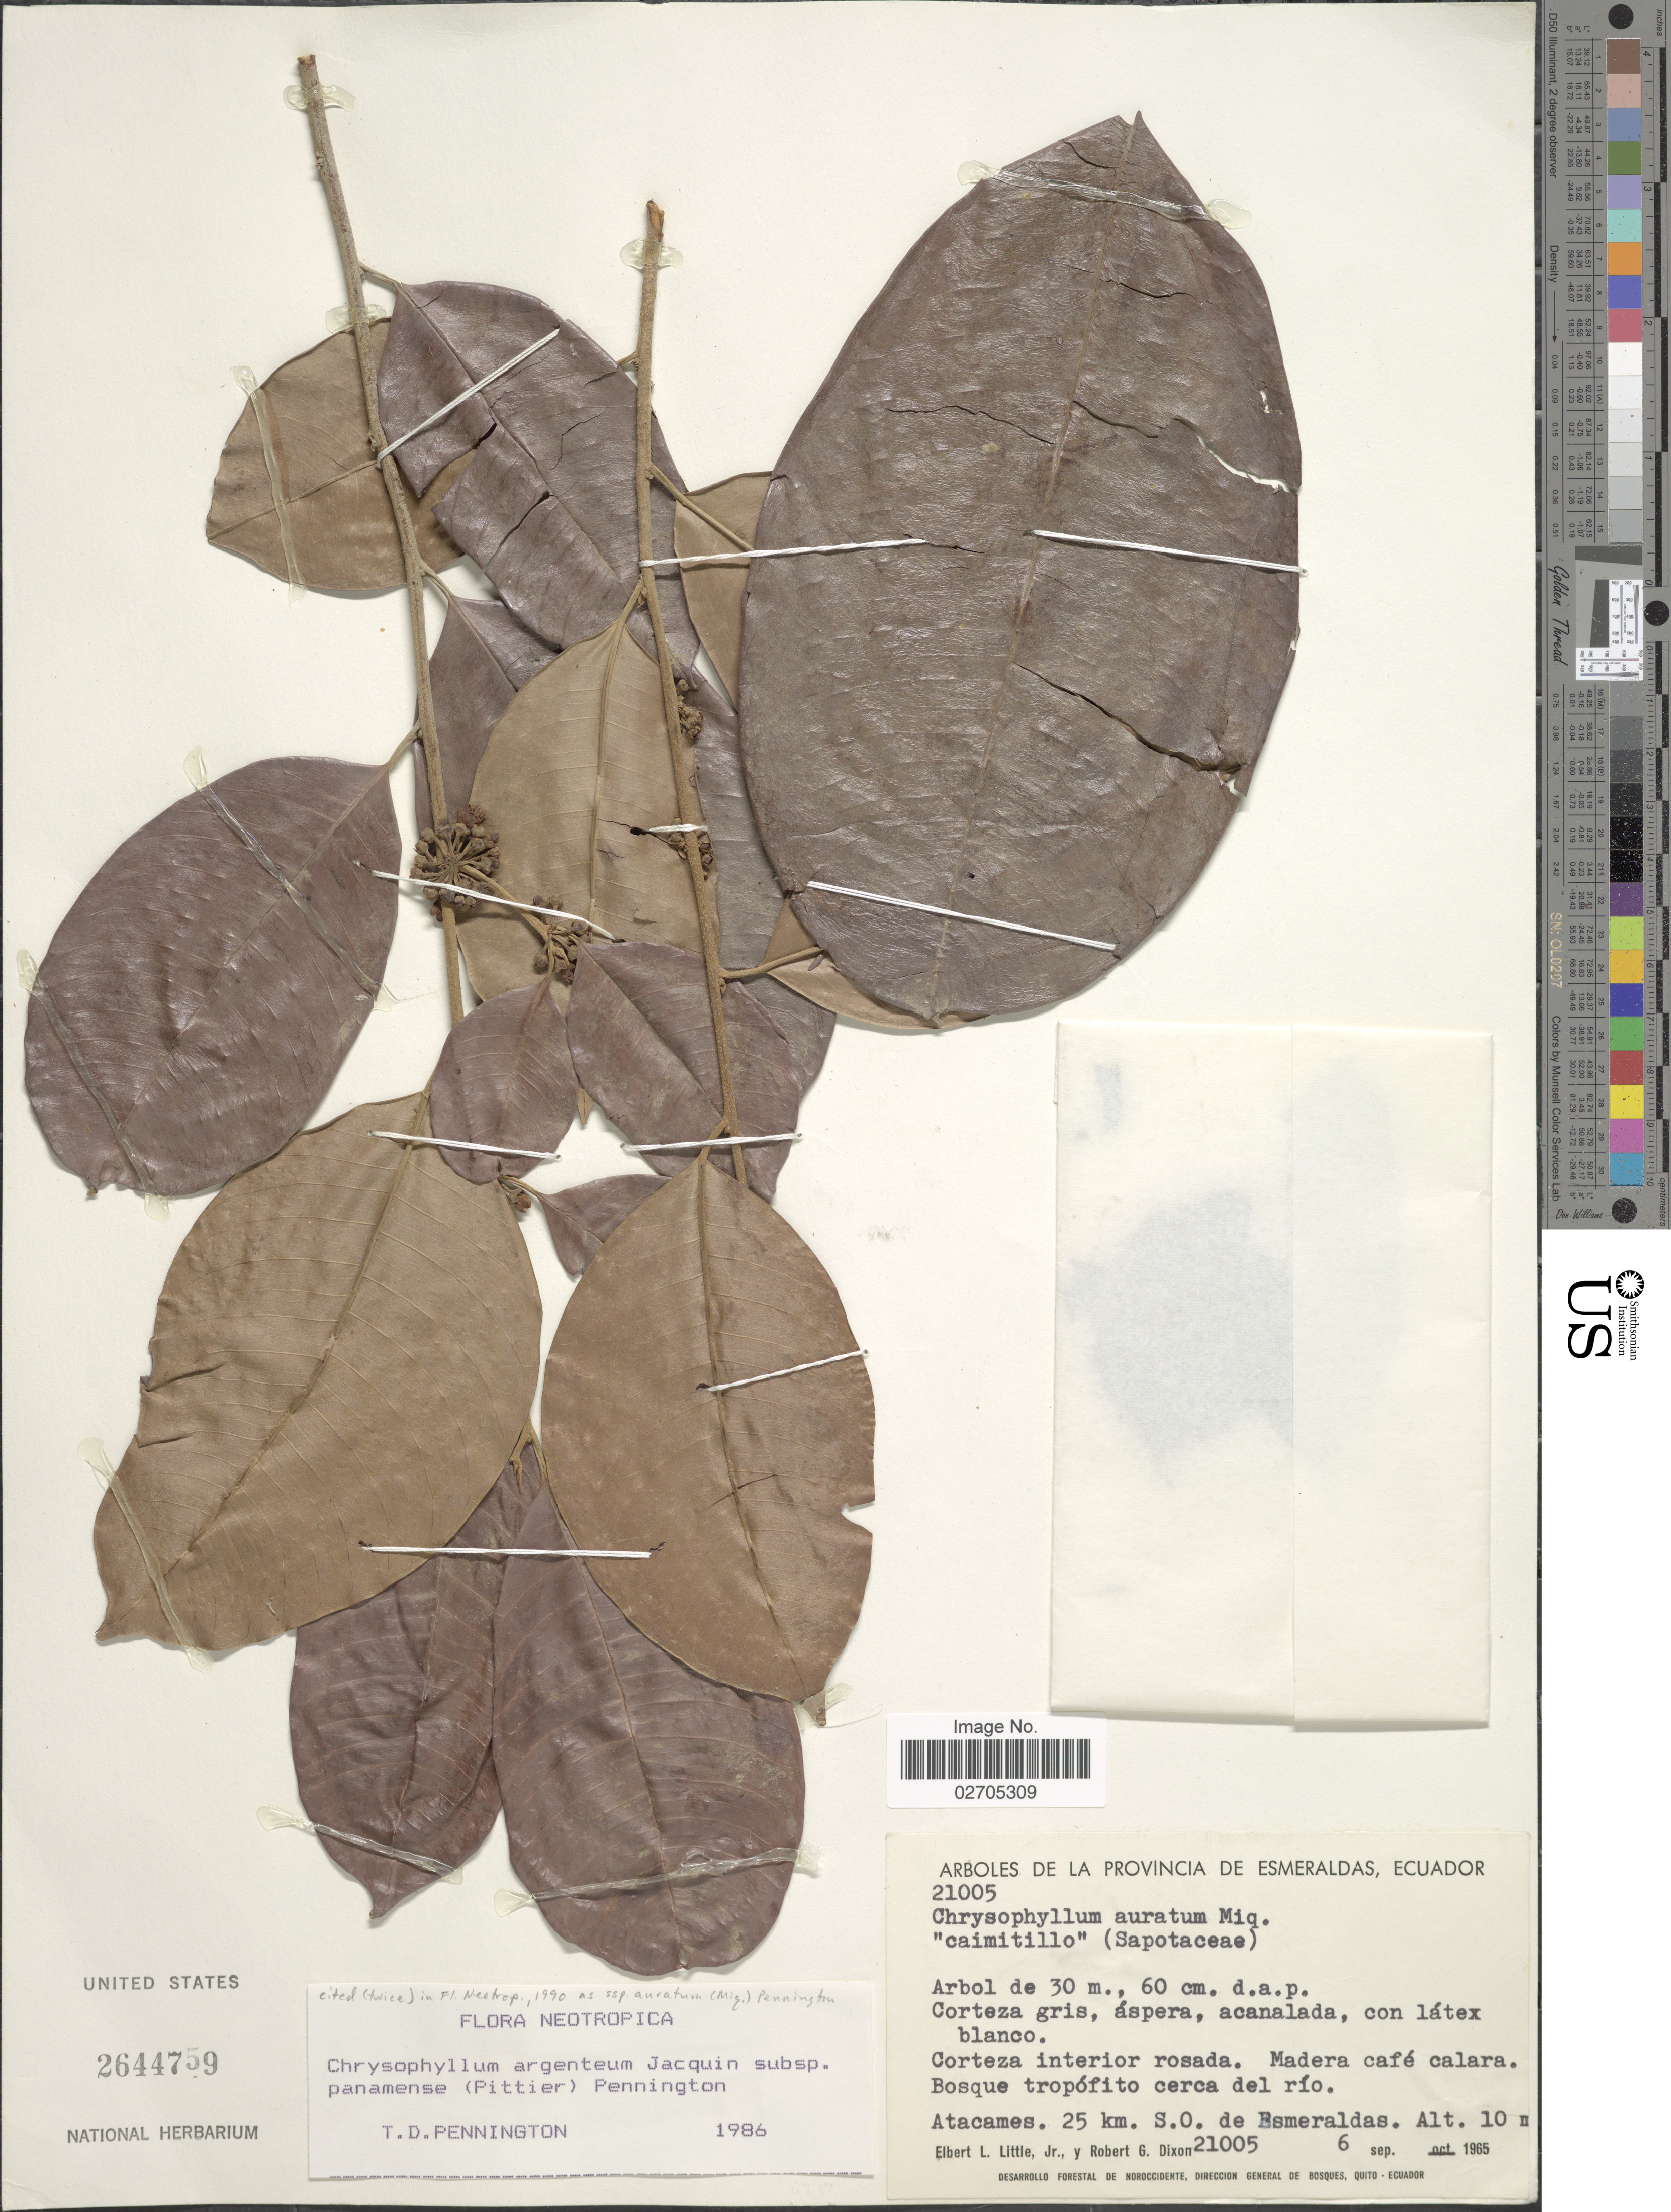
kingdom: Plantae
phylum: Tracheophyta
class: Magnoliopsida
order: Ericales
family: Sapotaceae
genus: Chrysophyllum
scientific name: Chrysophyllum argenteum subsp. panamense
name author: Jacq.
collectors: E. L. Little & R. G. Dixon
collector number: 21005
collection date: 1965-09-06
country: Ecuador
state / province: Esmeraldas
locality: Corteza interior rosada, Madera cafe calara, Bosque tropifito cerca del rio, Atacames, 25 km. S.O. de Esmeraldas.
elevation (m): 10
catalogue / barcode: US 2644759